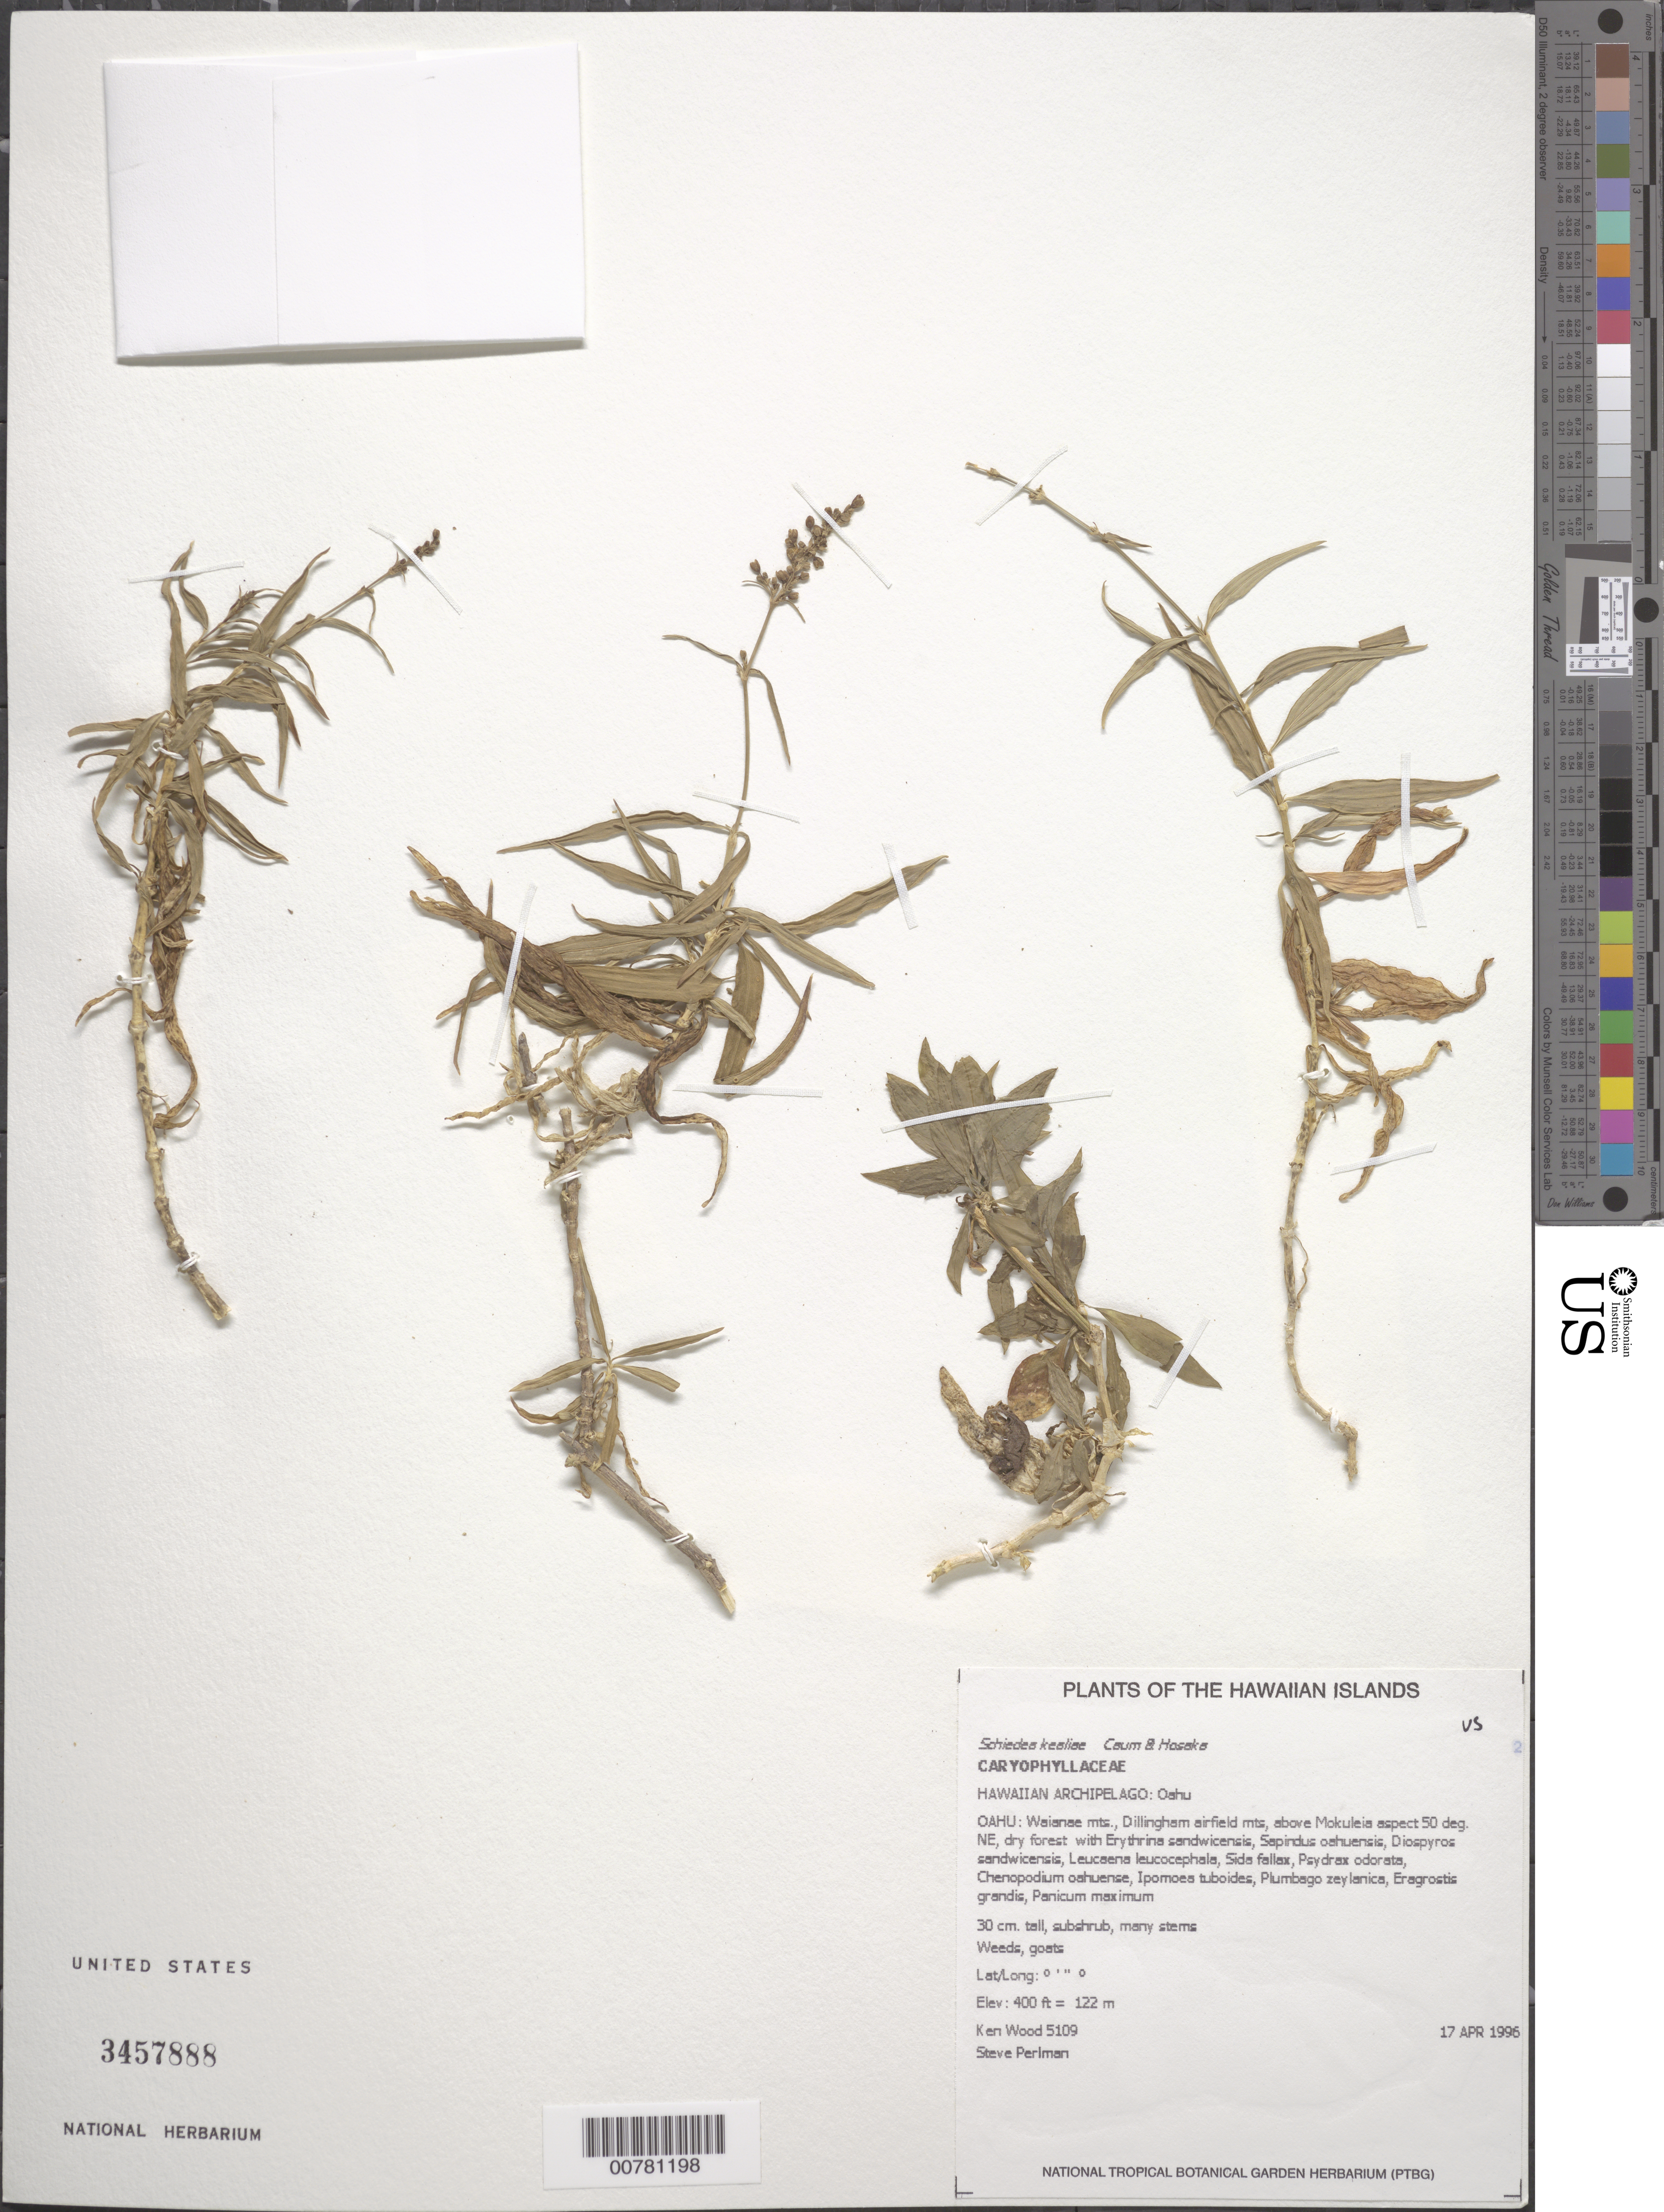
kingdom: Plantae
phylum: Tracheophyta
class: Magnoliopsida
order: Caryophyllales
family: Caryophyllaceae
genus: Schiedea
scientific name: Schiedea kealiae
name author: Caum & Hosaka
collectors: K. R. Wood & S. P. Perlman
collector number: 5109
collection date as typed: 17 Apr 1996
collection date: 1996-04-17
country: United States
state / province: Hawaii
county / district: Honolulu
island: Oahu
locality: Waianae mountains, Dillingham airfield mounatins, above Mokuleia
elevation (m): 122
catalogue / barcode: US 3457888